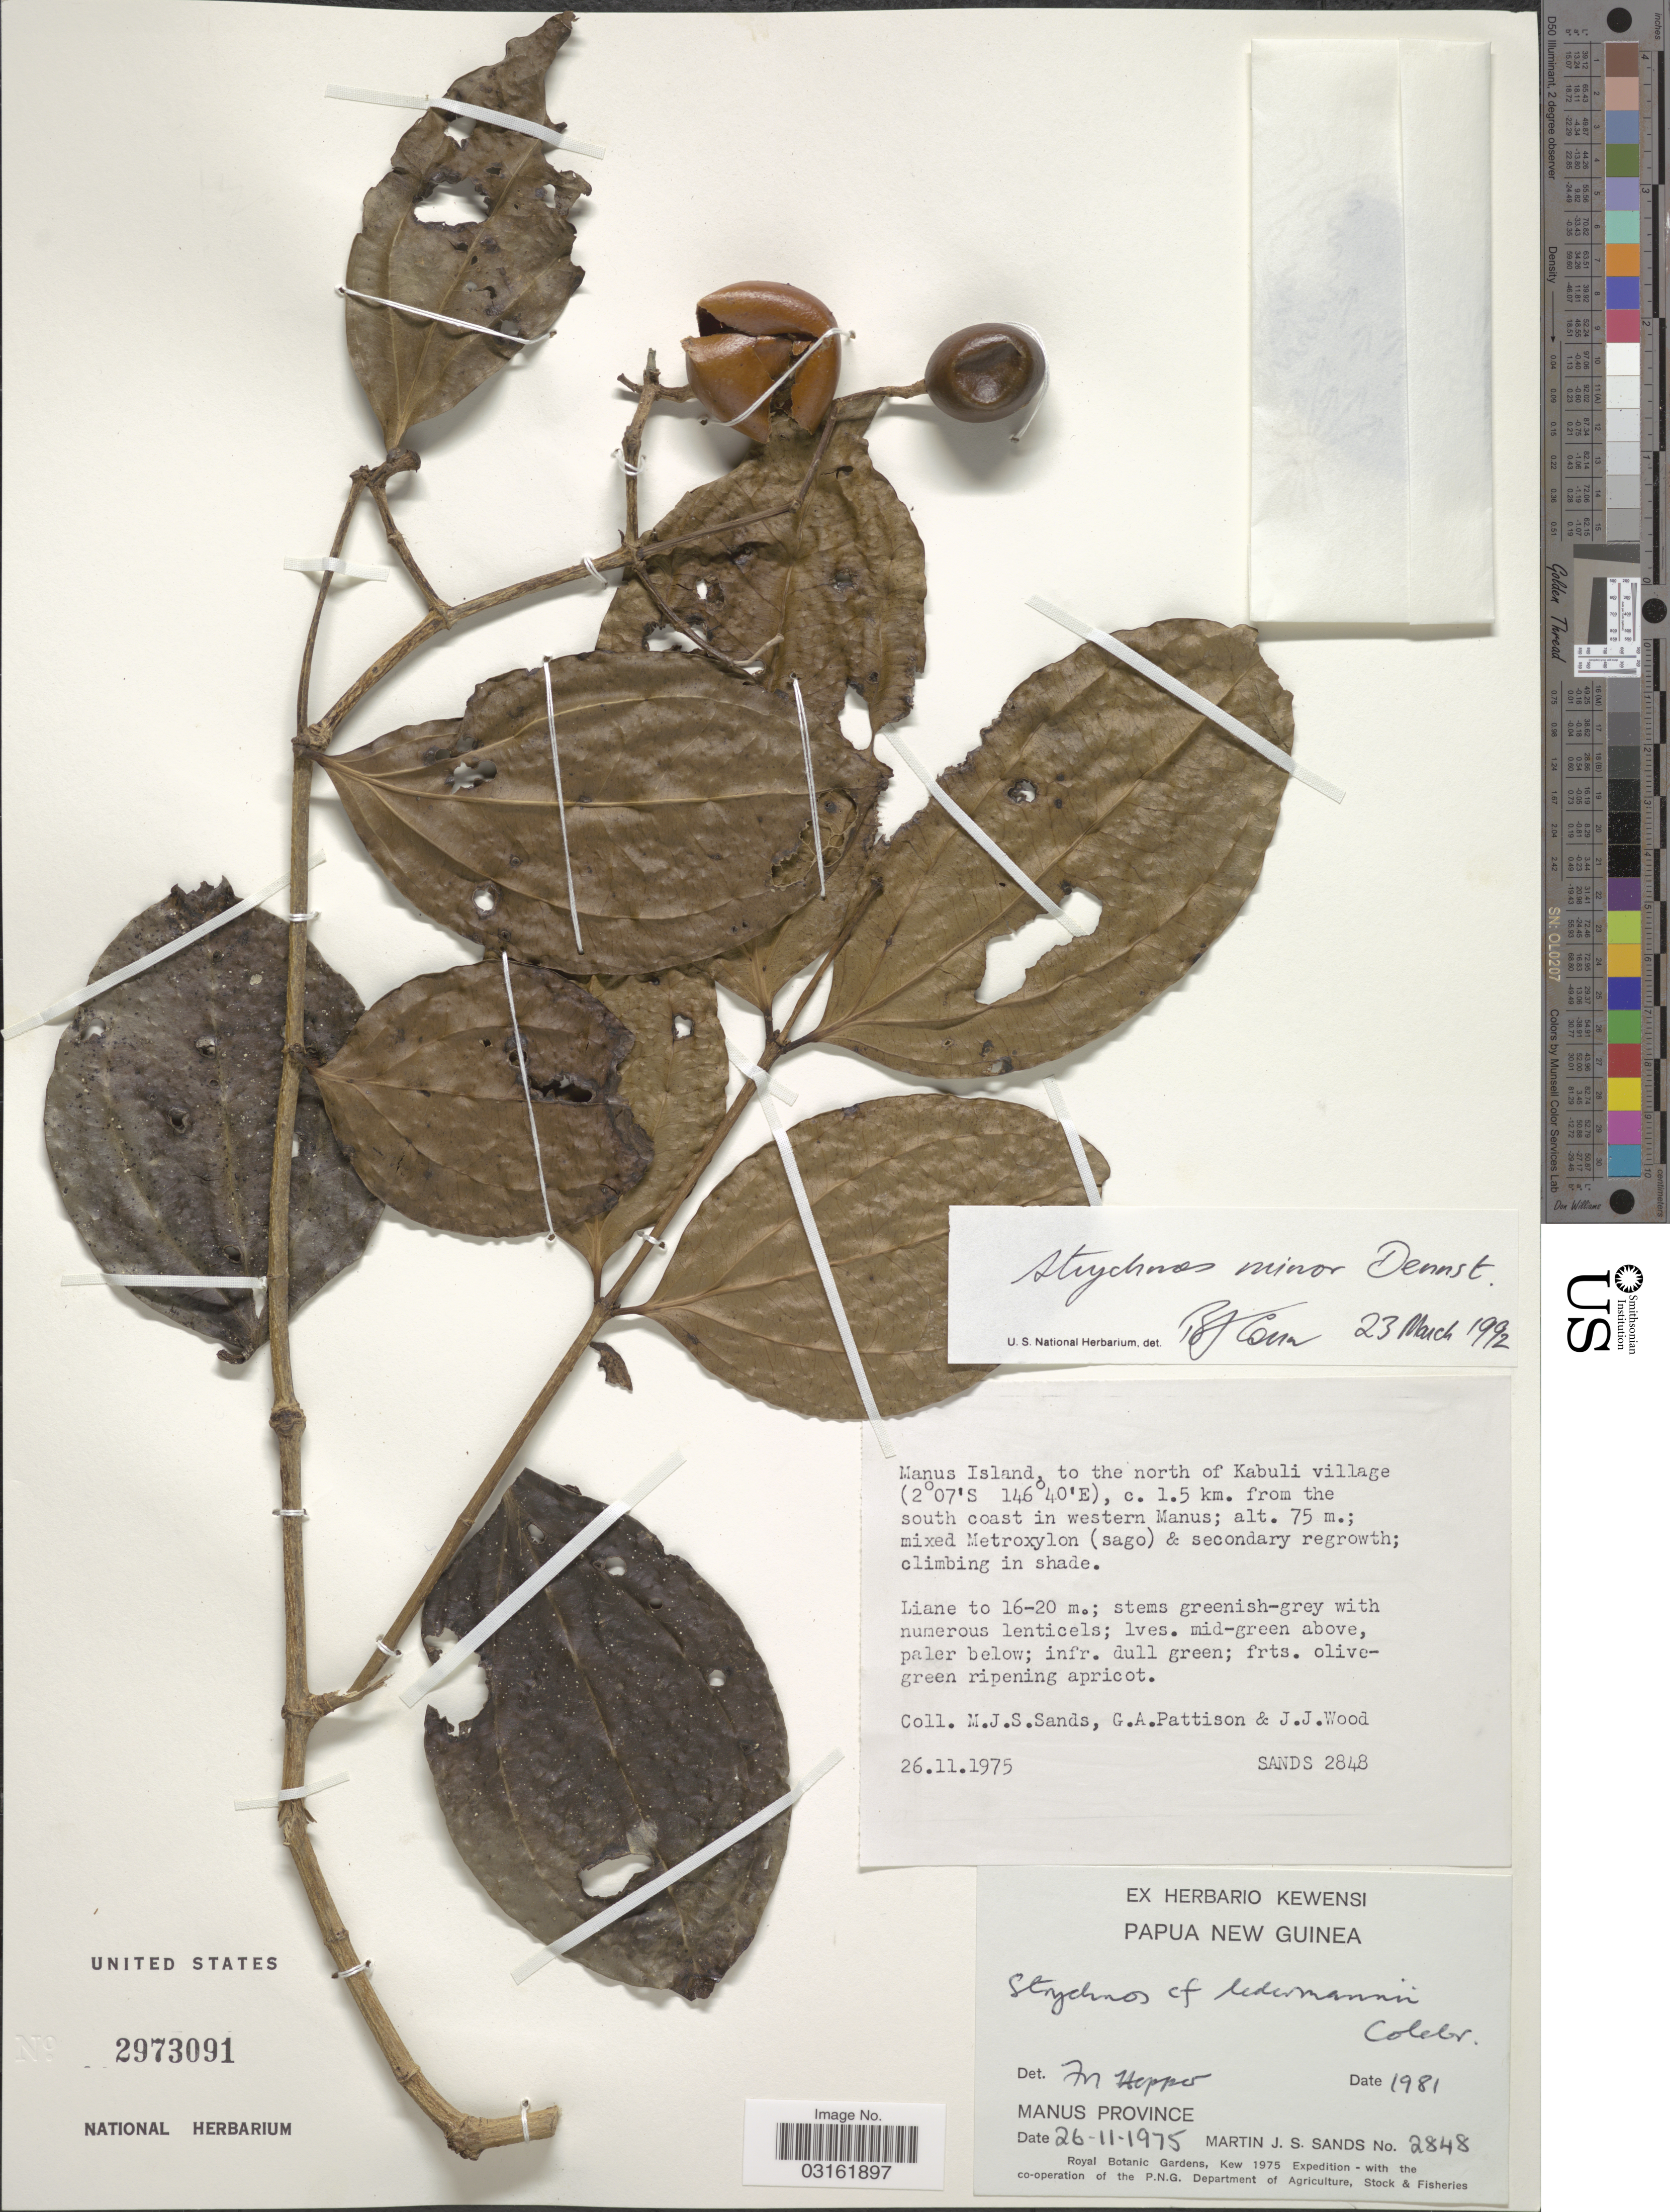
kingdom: Plantae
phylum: Tracheophyta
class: Magnoliopsida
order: Gentianales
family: Loganiaceae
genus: Strychnos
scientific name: Strychnos minor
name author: Dennst.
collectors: M. Sands, G. Pattison & J. Wood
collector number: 2848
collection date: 1975-11-26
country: Papua New Guinea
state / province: Manus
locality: Manus Province. Manus Island, to the north of Kabuli village, c. 1.5 km. from the south coast in western Manus.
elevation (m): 75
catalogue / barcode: US 2973091